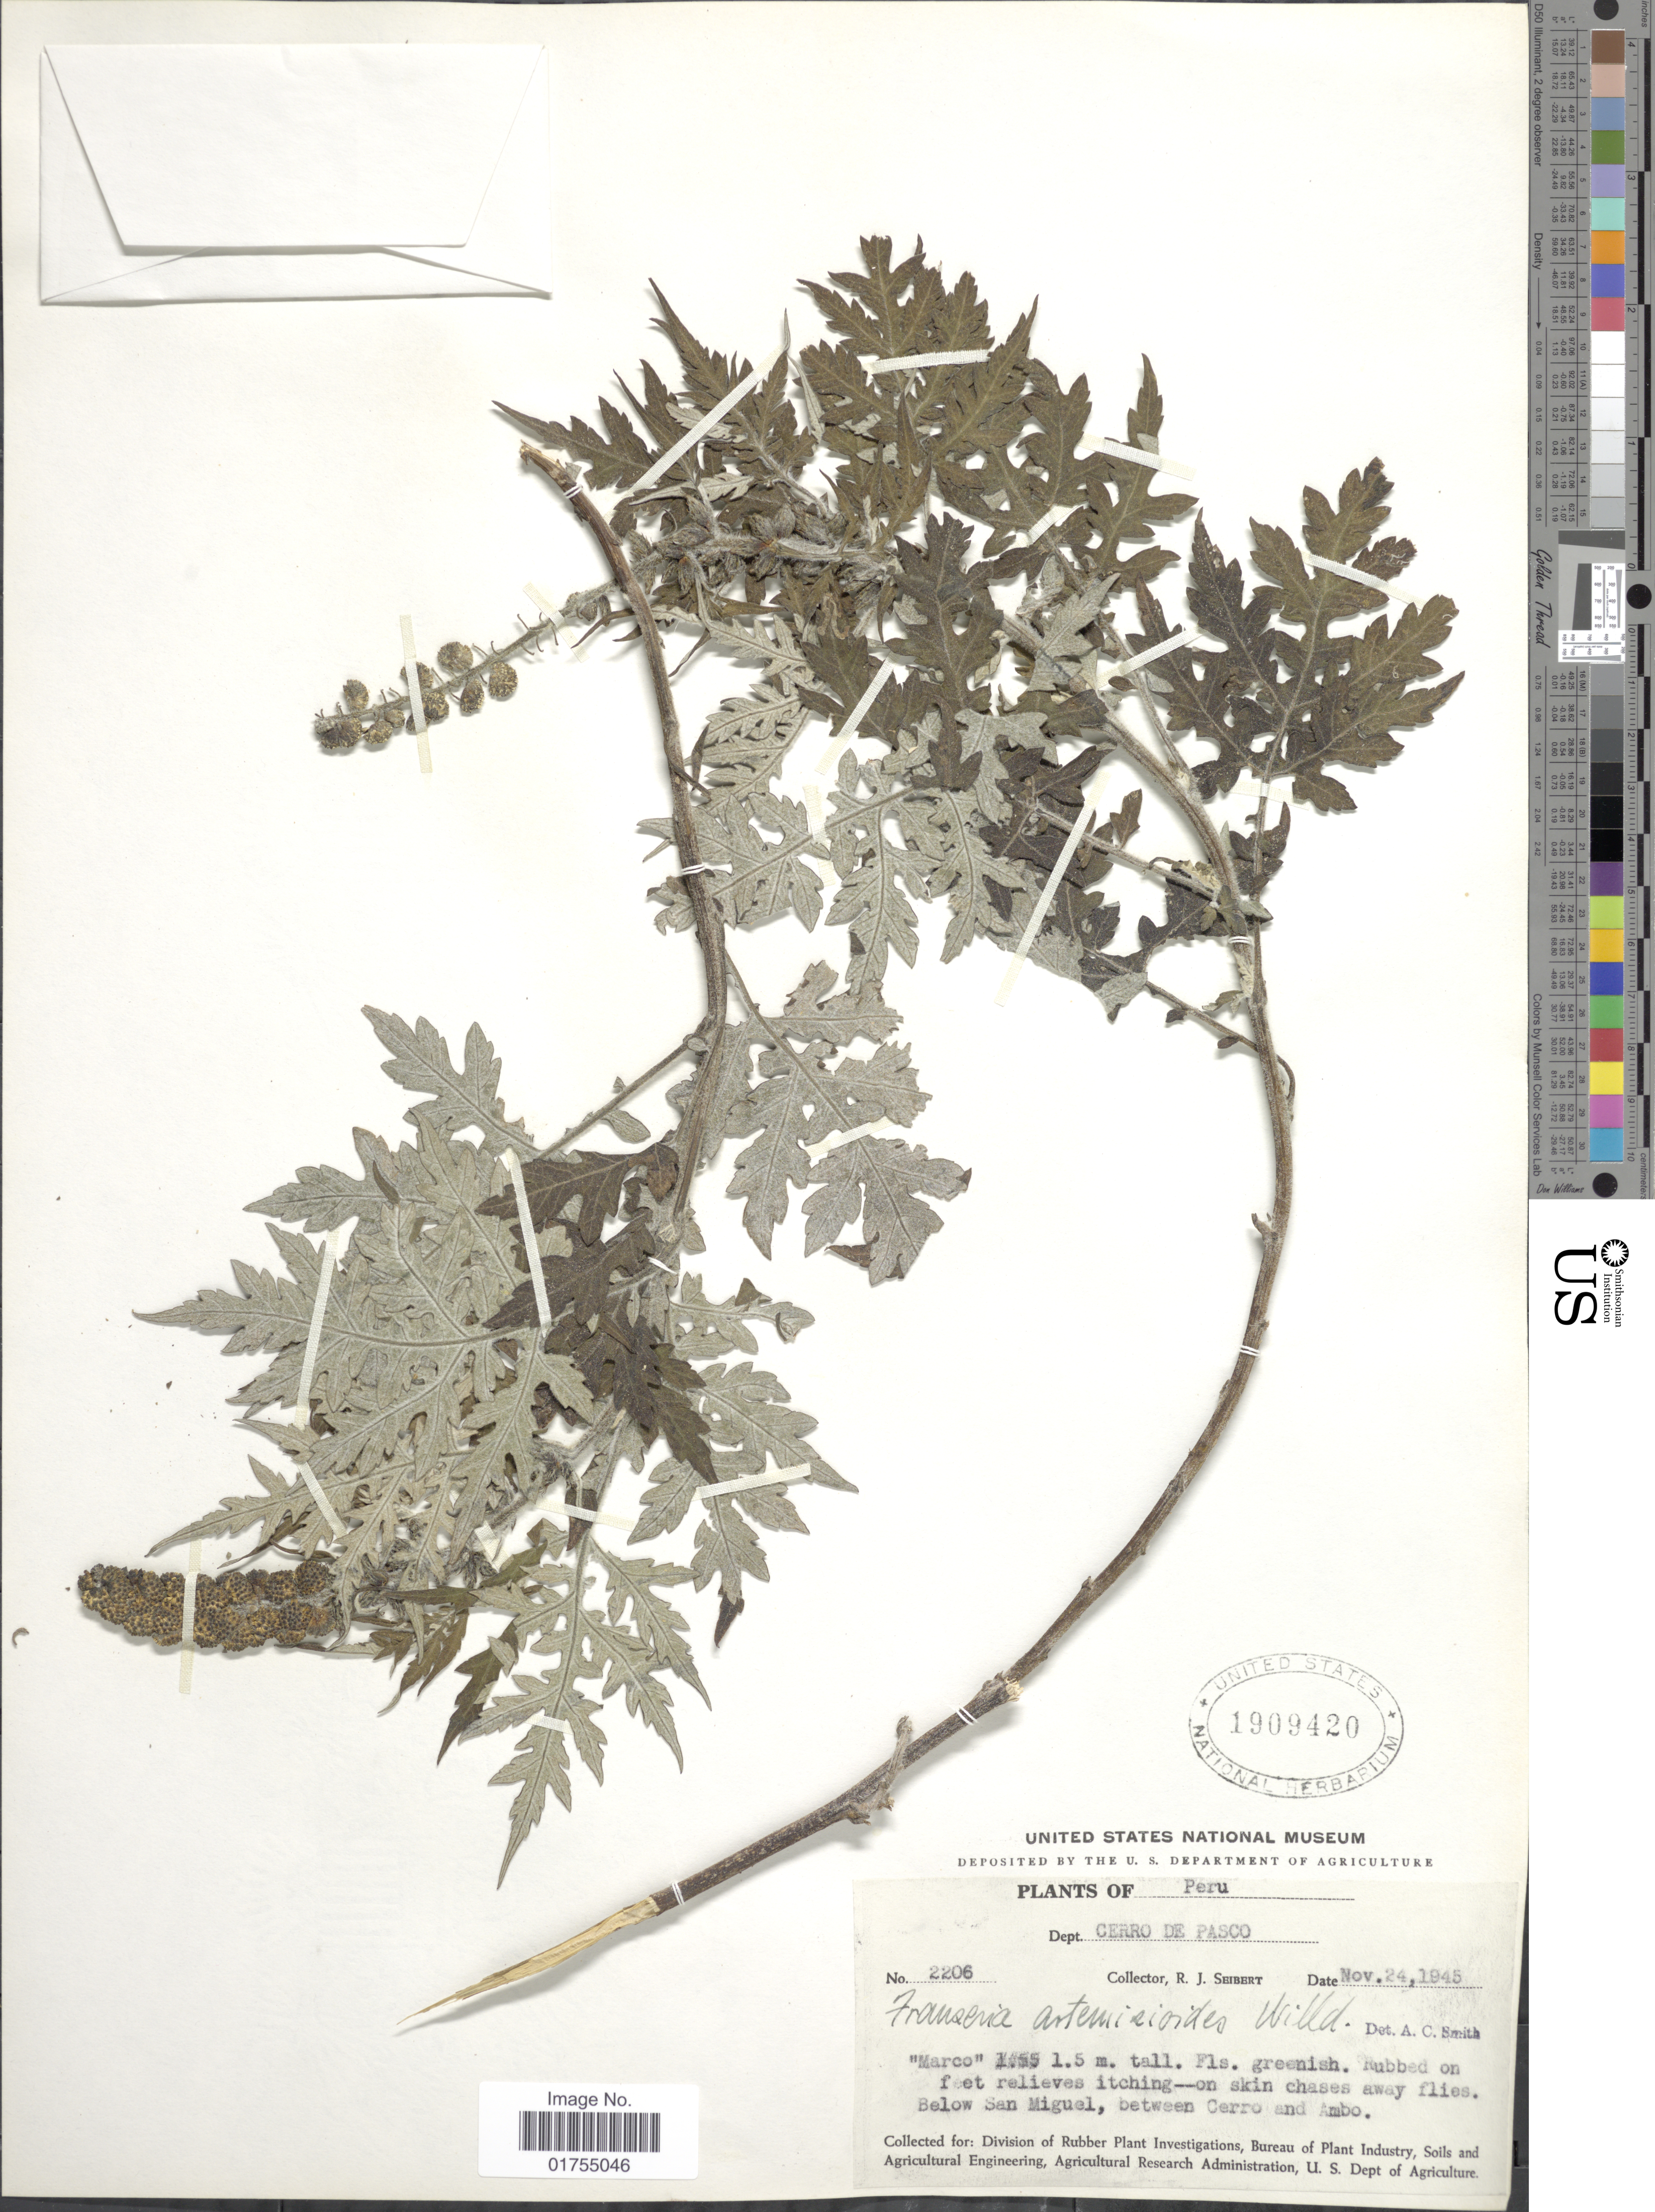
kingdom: Plantae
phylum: Tracheophyta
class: Magnoliopsida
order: Asterales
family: Asteraceae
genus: Franseria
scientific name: Franseria artemisioides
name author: Willd.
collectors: R. J. Seibert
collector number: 2206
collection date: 1945-11-24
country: Peru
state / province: Pasco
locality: Below San Miguel, between Cerro and Ambo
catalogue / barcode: US 1909420